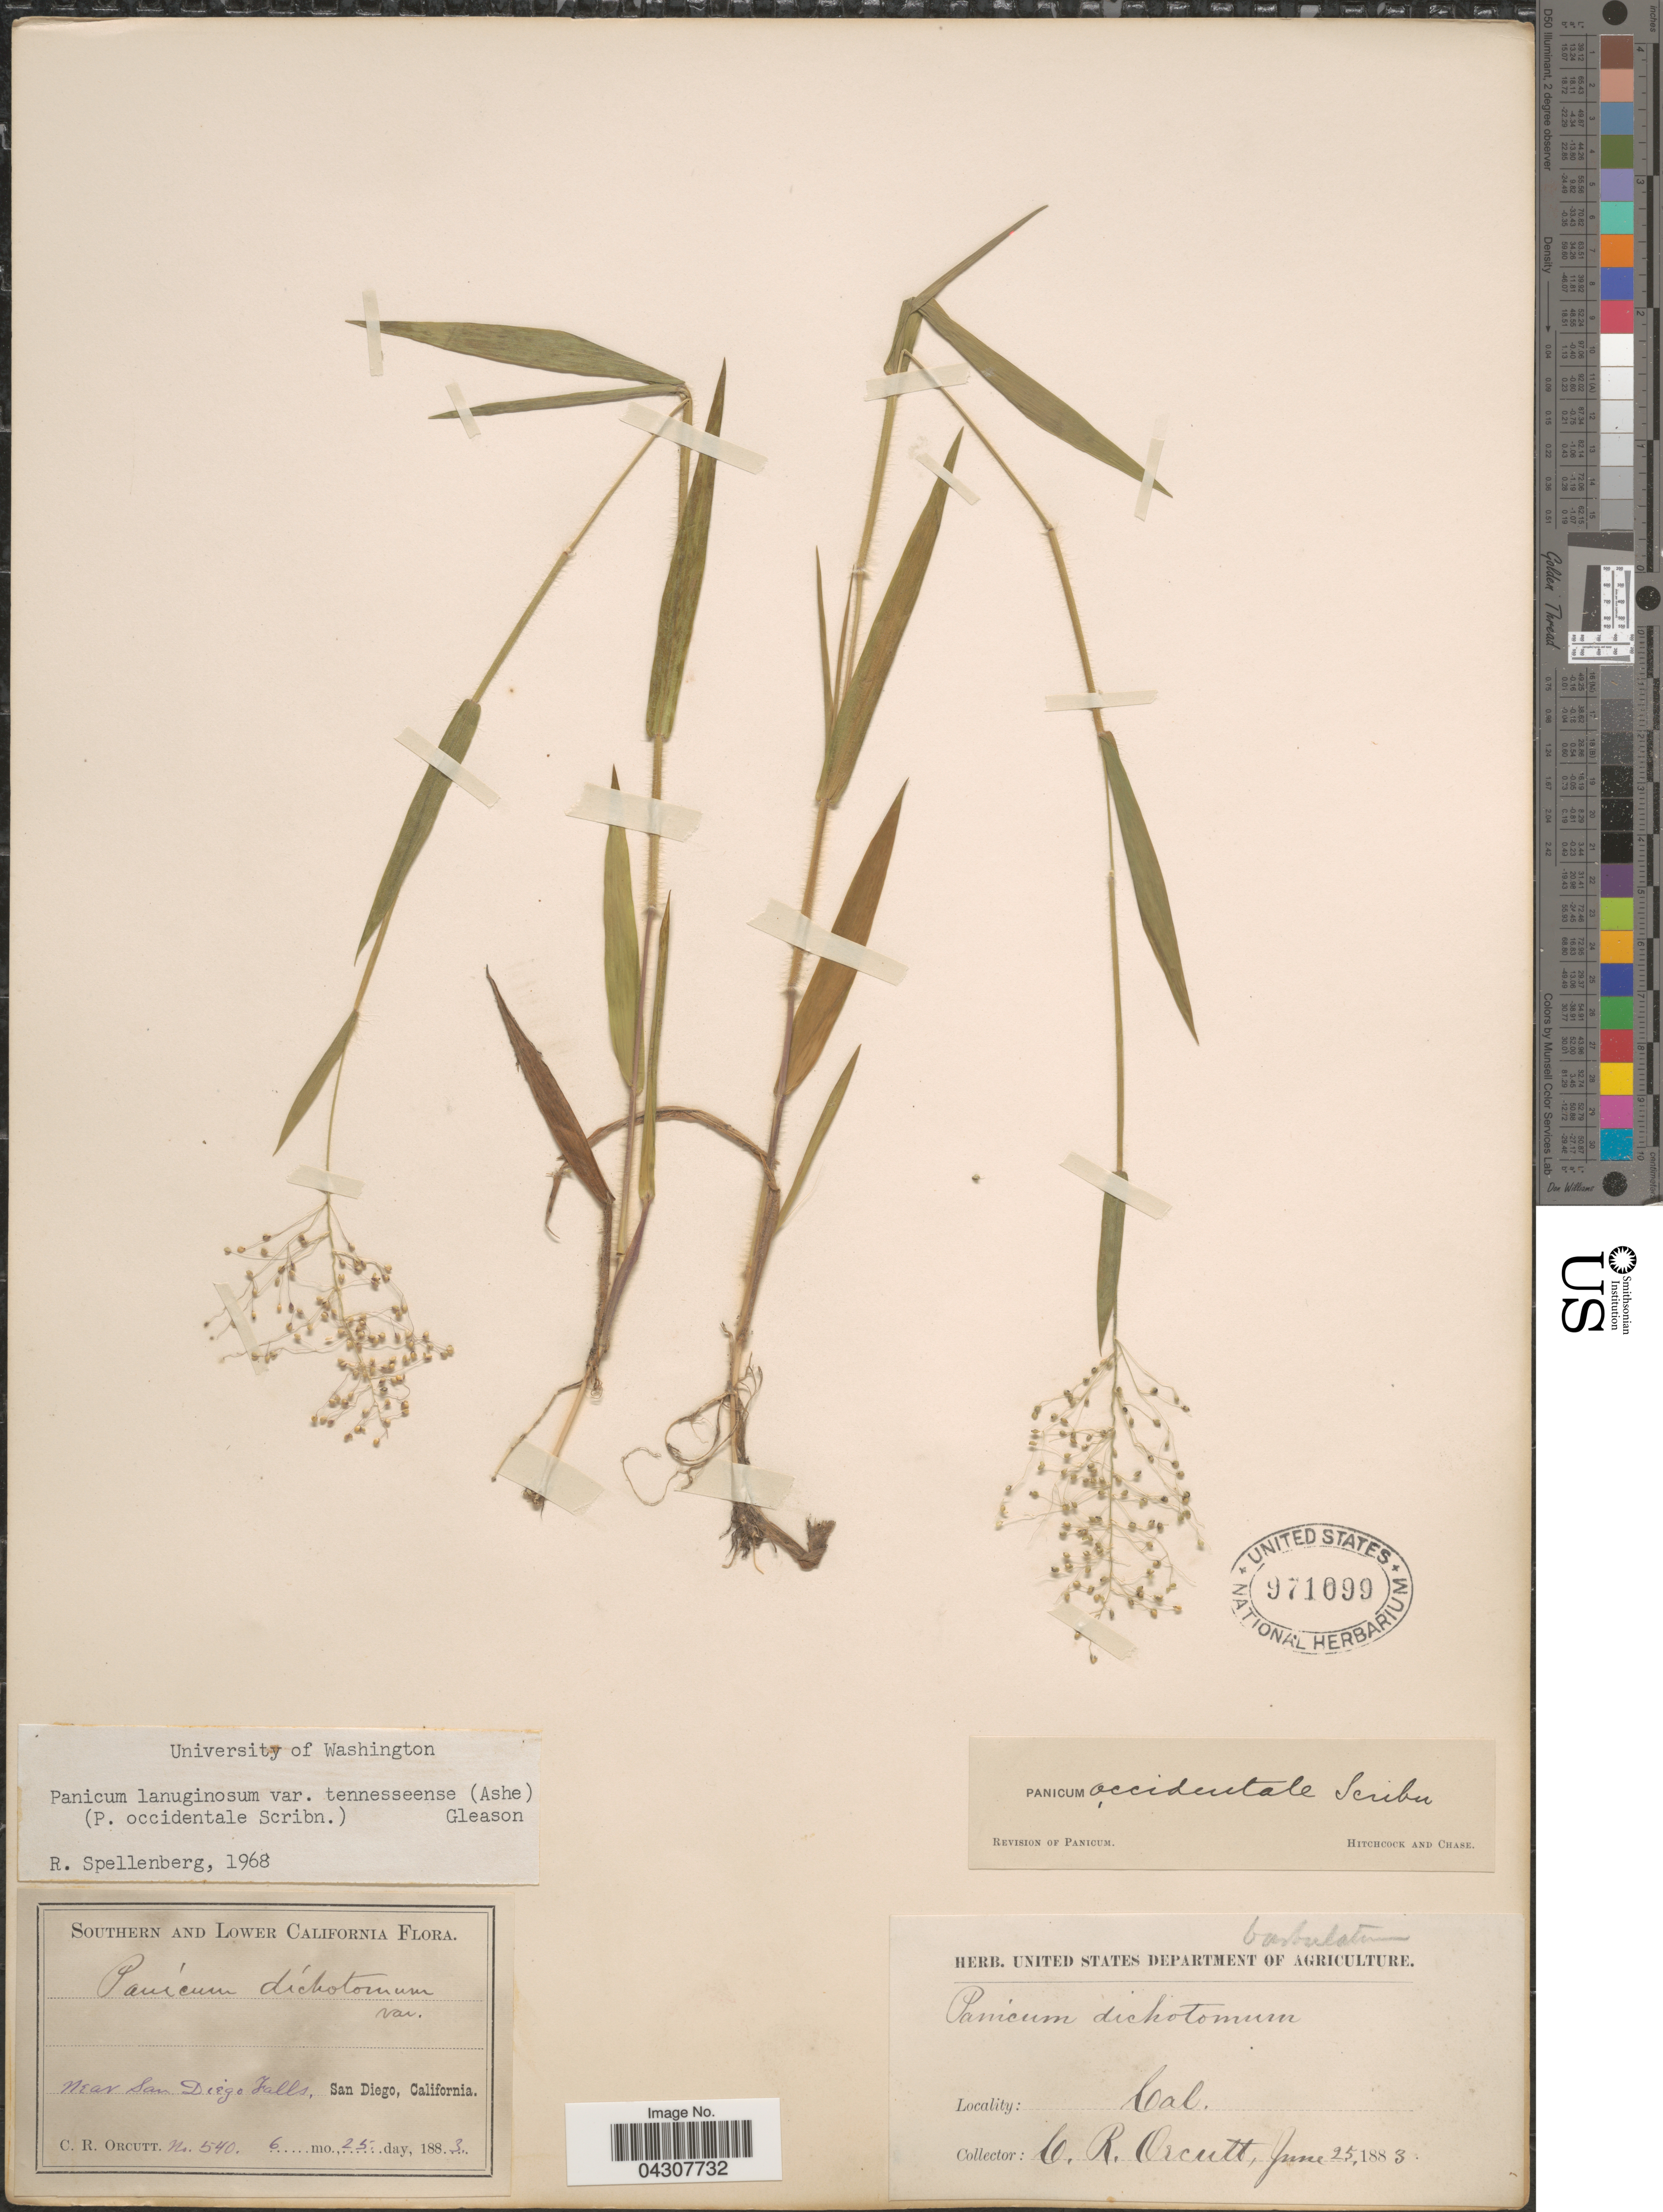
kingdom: Plantae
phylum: Tracheophyta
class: Liliopsida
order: Poales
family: Poaceae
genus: Dichanthelium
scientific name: Dichanthelium acuminatum var. acuminatum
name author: (Sw.) Gould & C.A. Clark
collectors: C. R. Orcutt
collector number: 540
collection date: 1883-06-25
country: United States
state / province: California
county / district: San Diego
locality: Southern and Lower California. Near San Diego Falls, San Diego.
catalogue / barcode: US 971099